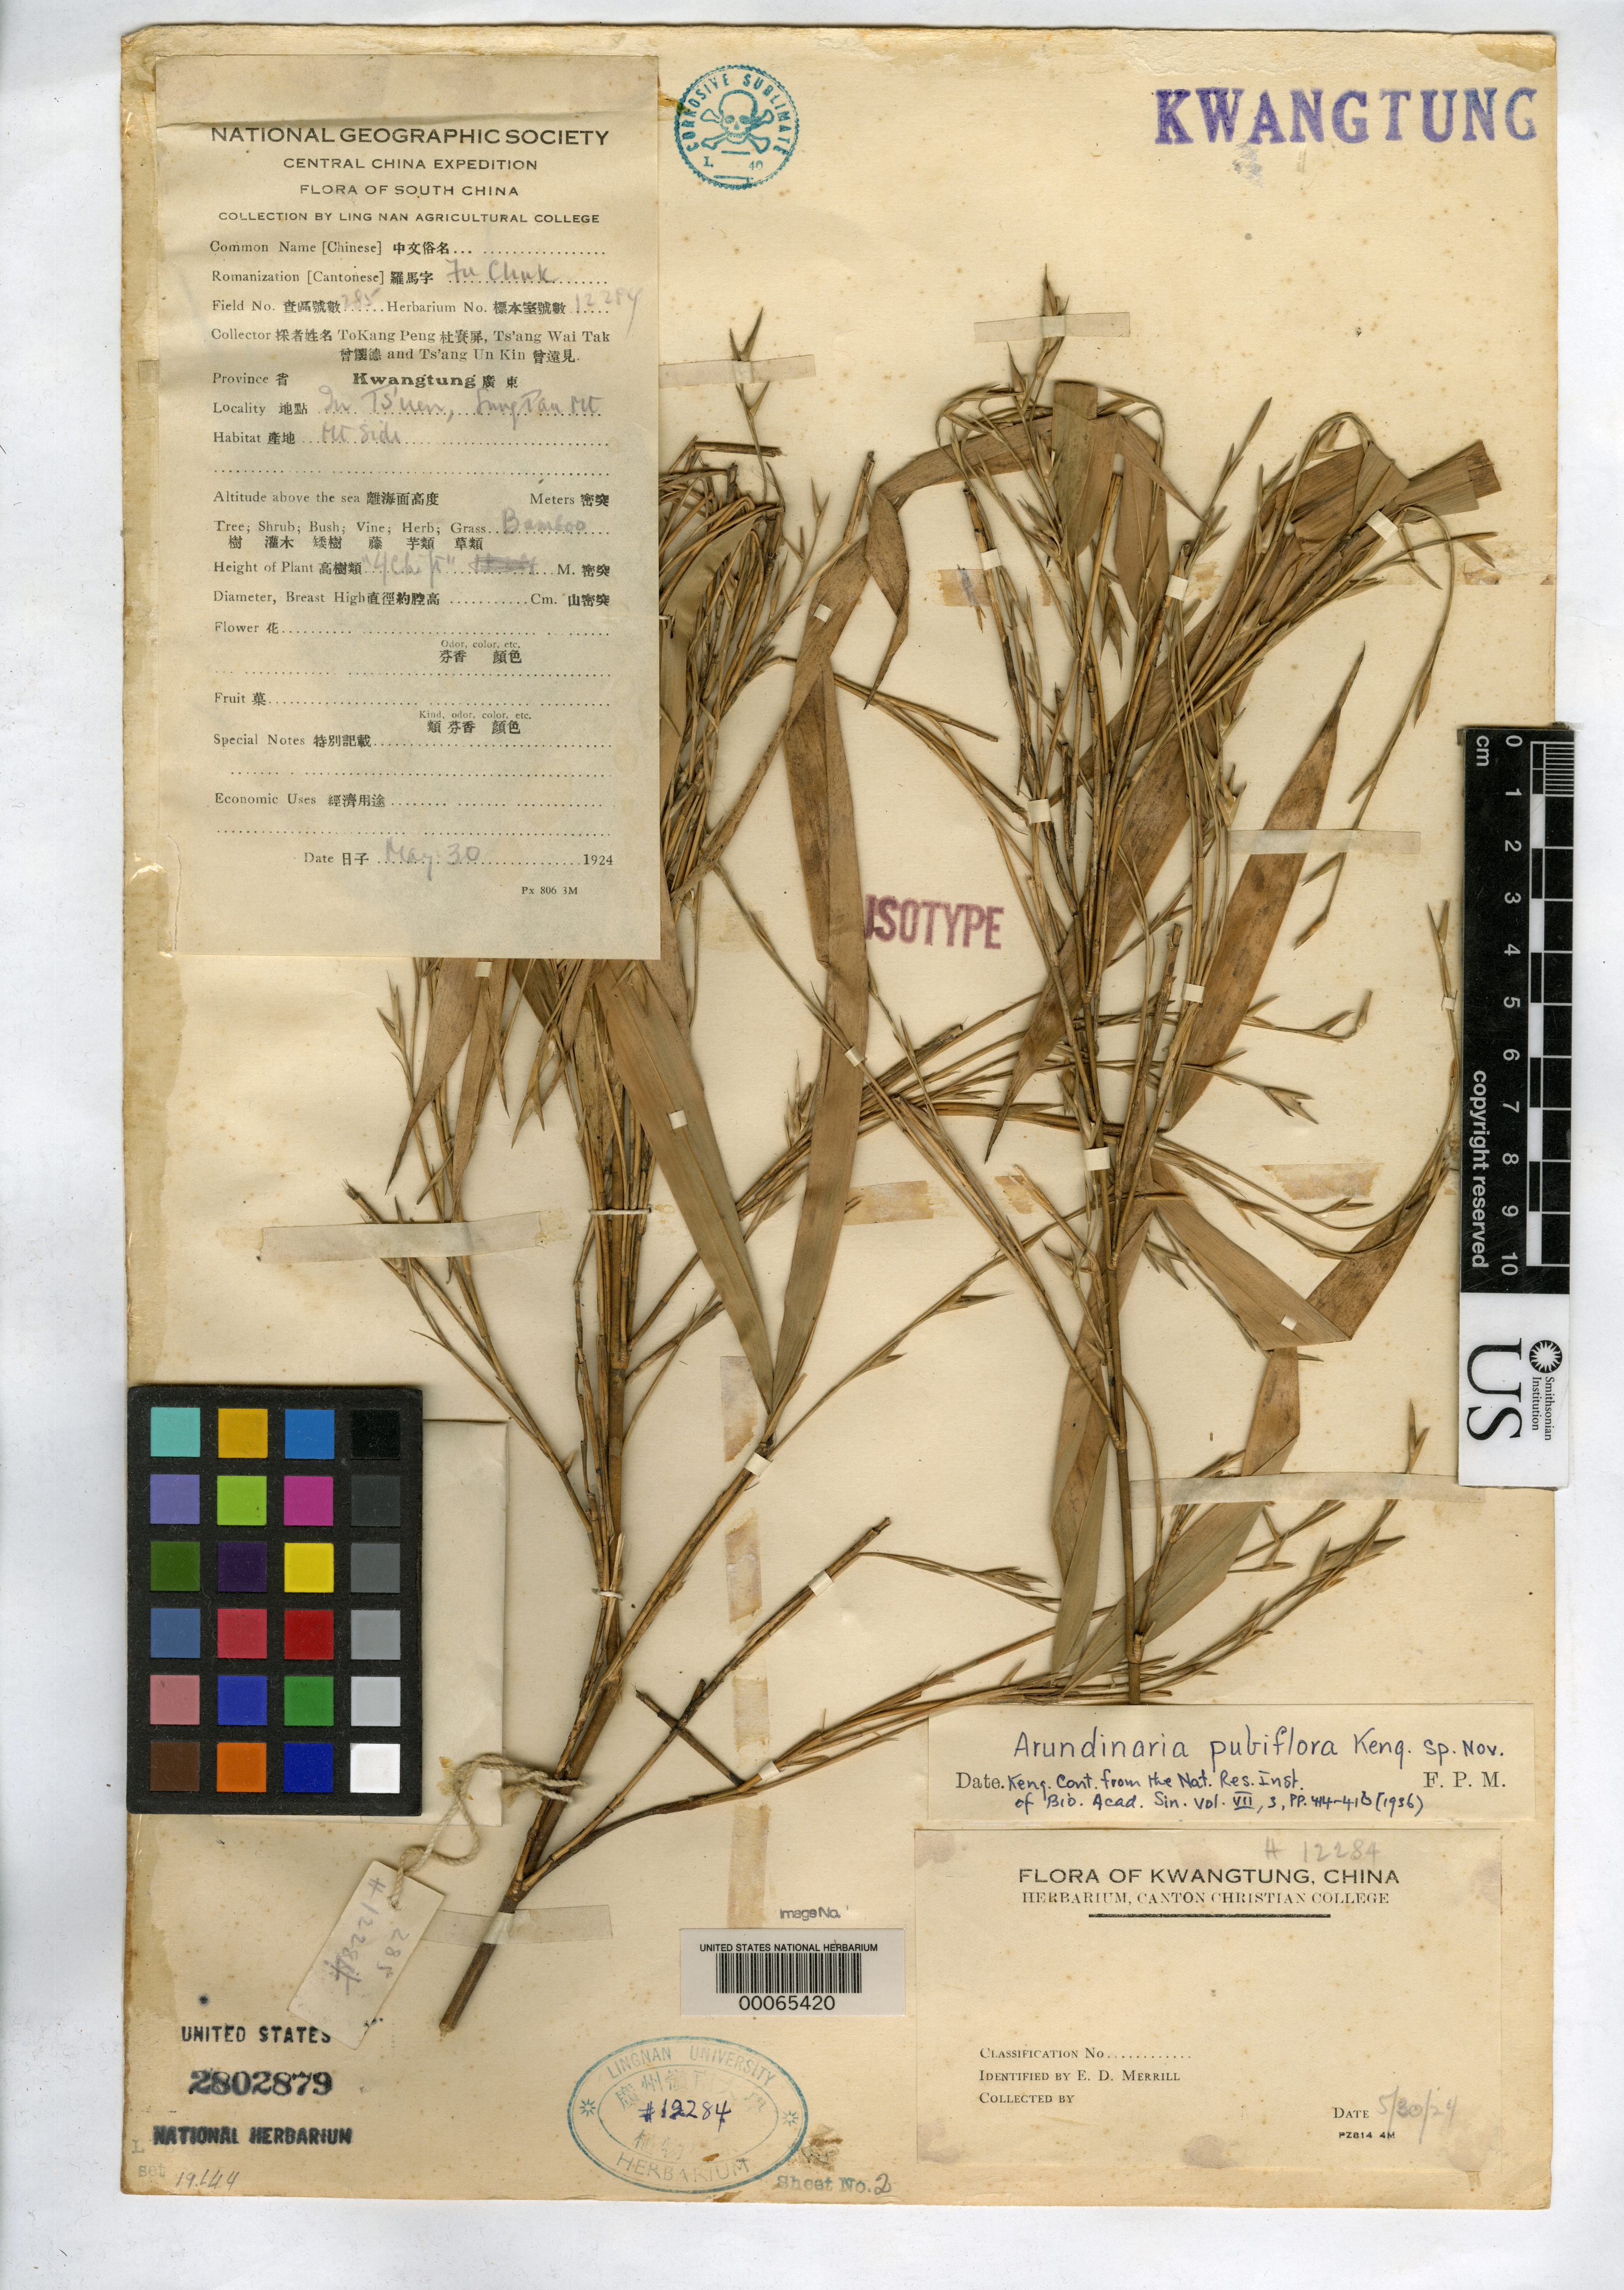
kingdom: Plantae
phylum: Tracheophyta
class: Liliopsida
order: Poales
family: Poaceae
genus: Arundinaria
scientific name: Arundinaria pubiflora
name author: Keng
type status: Isotype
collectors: Kang Peng To & W. T. Tsang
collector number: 285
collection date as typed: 30 May 1924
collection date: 1924-05-30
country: China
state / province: Guangdong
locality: Lung T'au Mt., near Lu.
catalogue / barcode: US 2802879